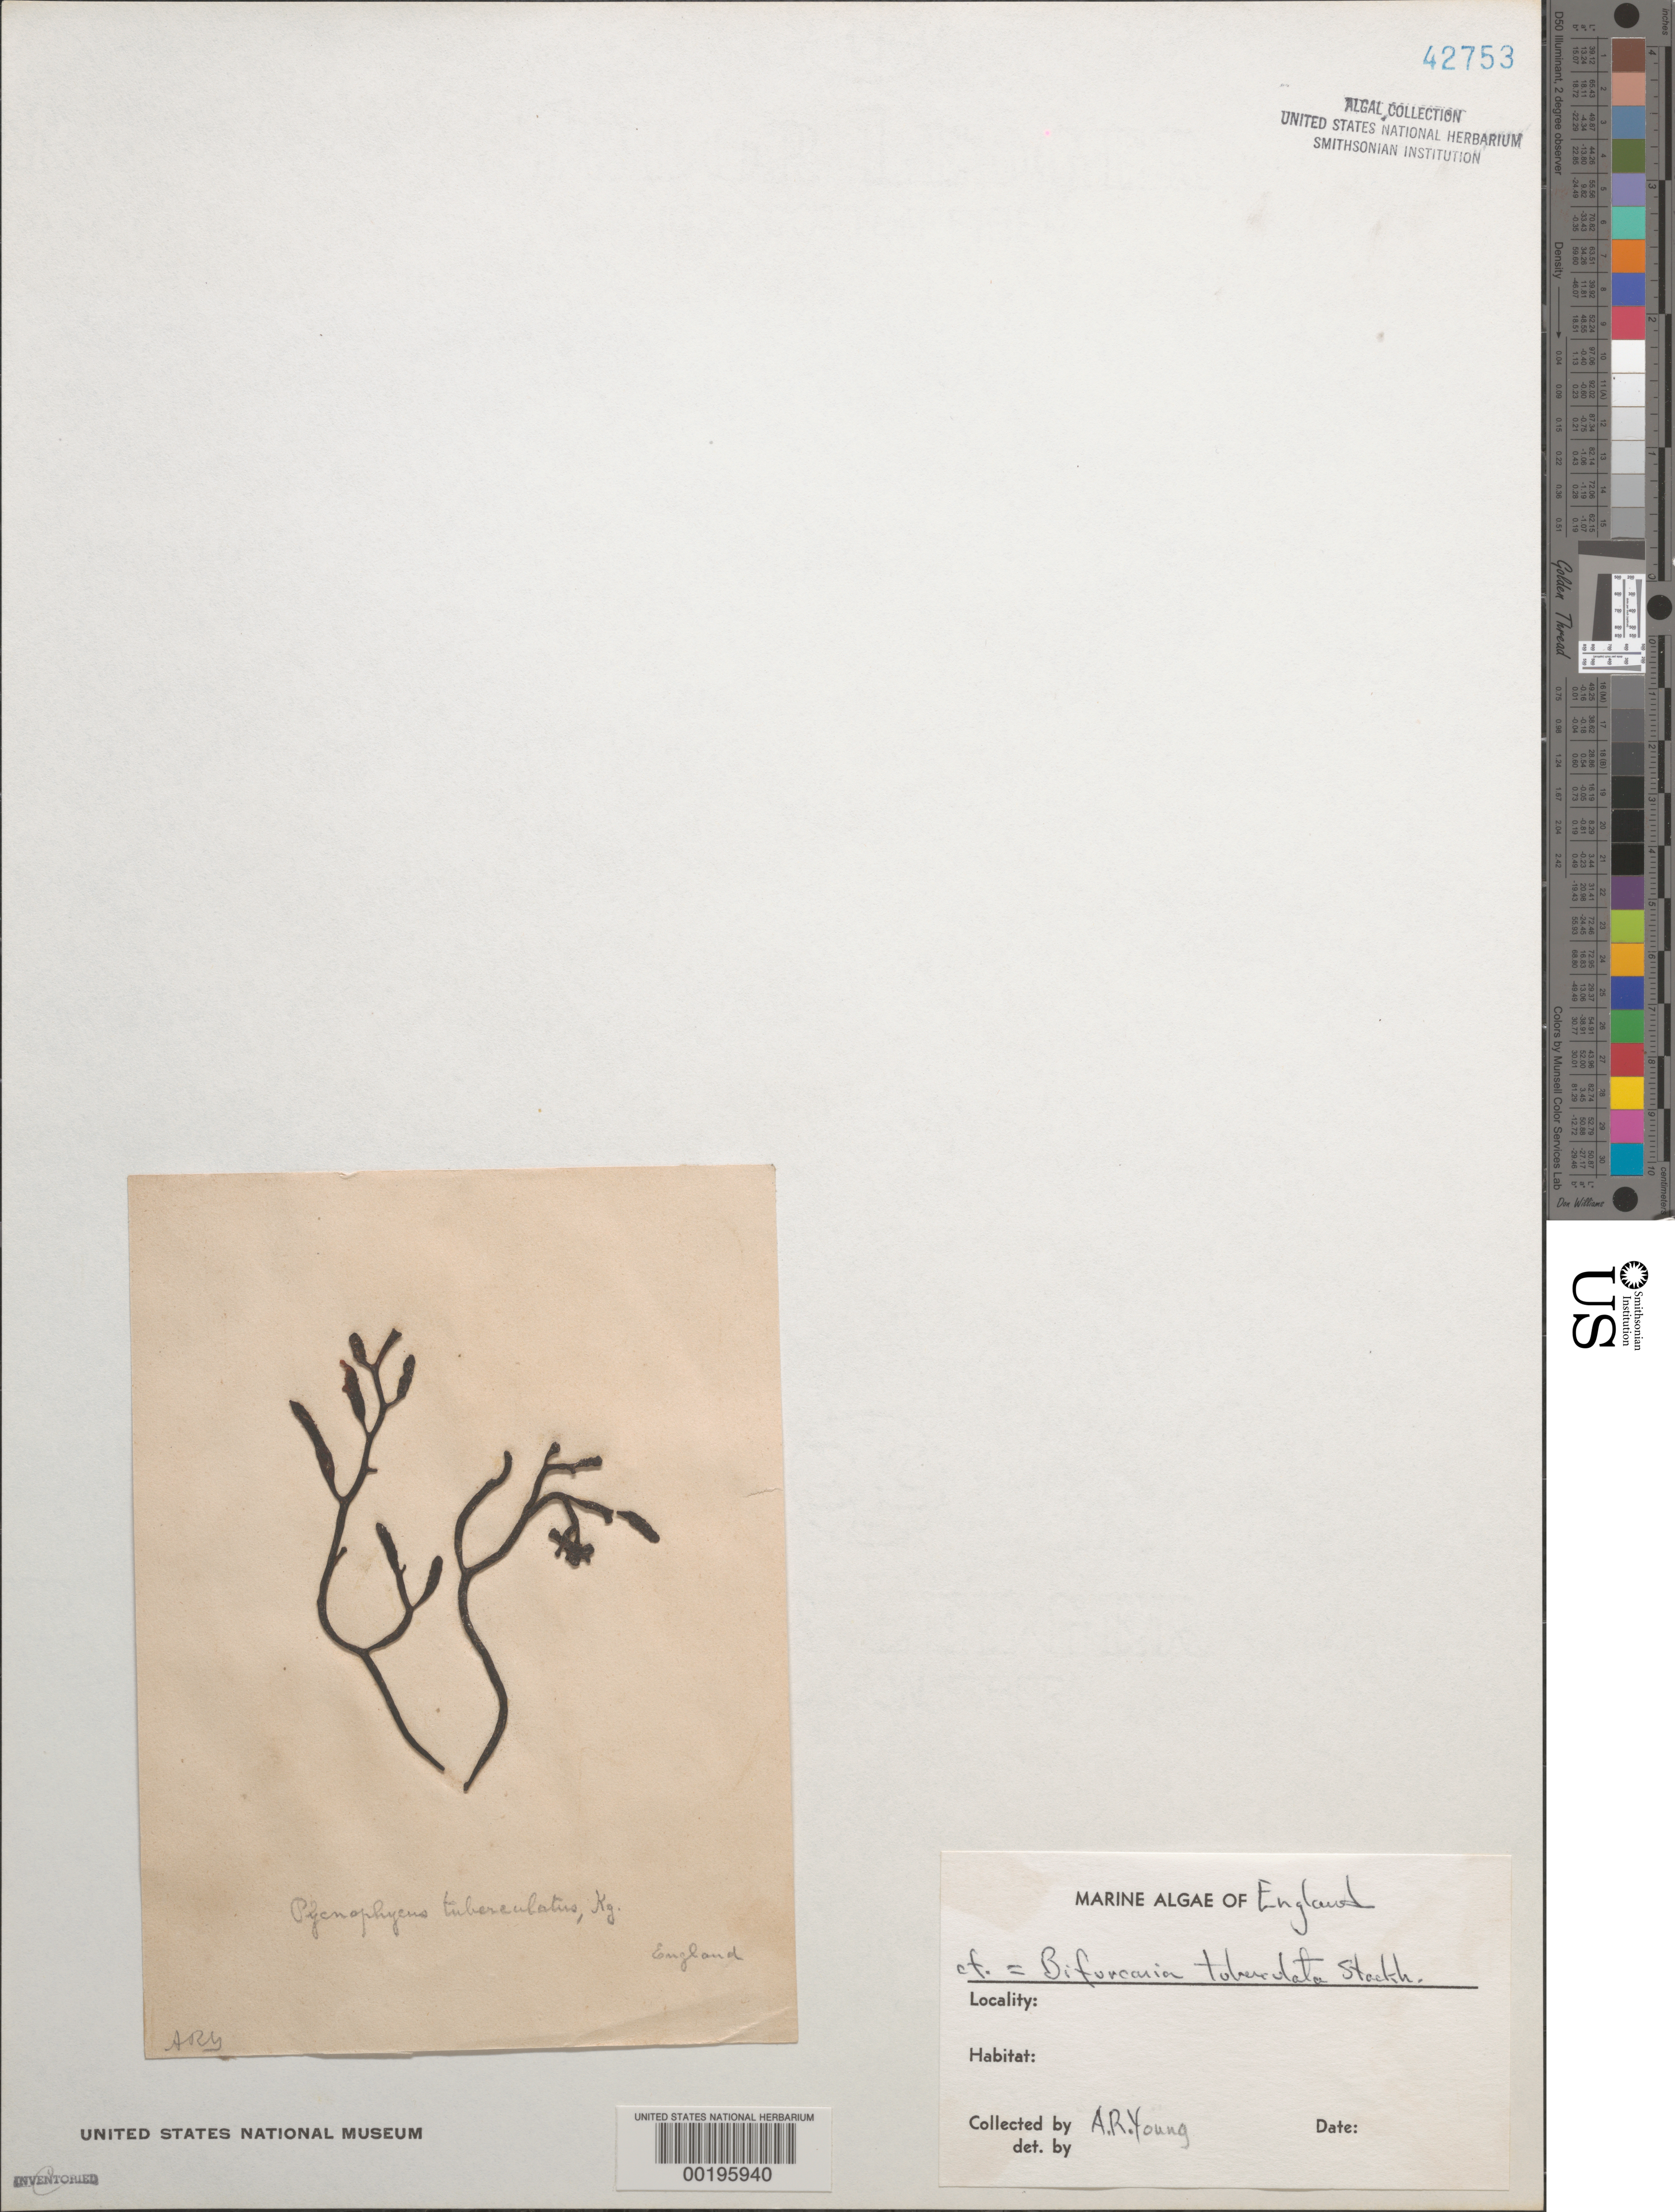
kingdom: Chromista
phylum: Ochrophyta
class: Phaeophyceae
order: Fucales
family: Sargassaceae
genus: Bifurcaria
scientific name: Bifurcaria bifurcata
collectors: A. Young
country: United Kingdom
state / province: England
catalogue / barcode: US 42753